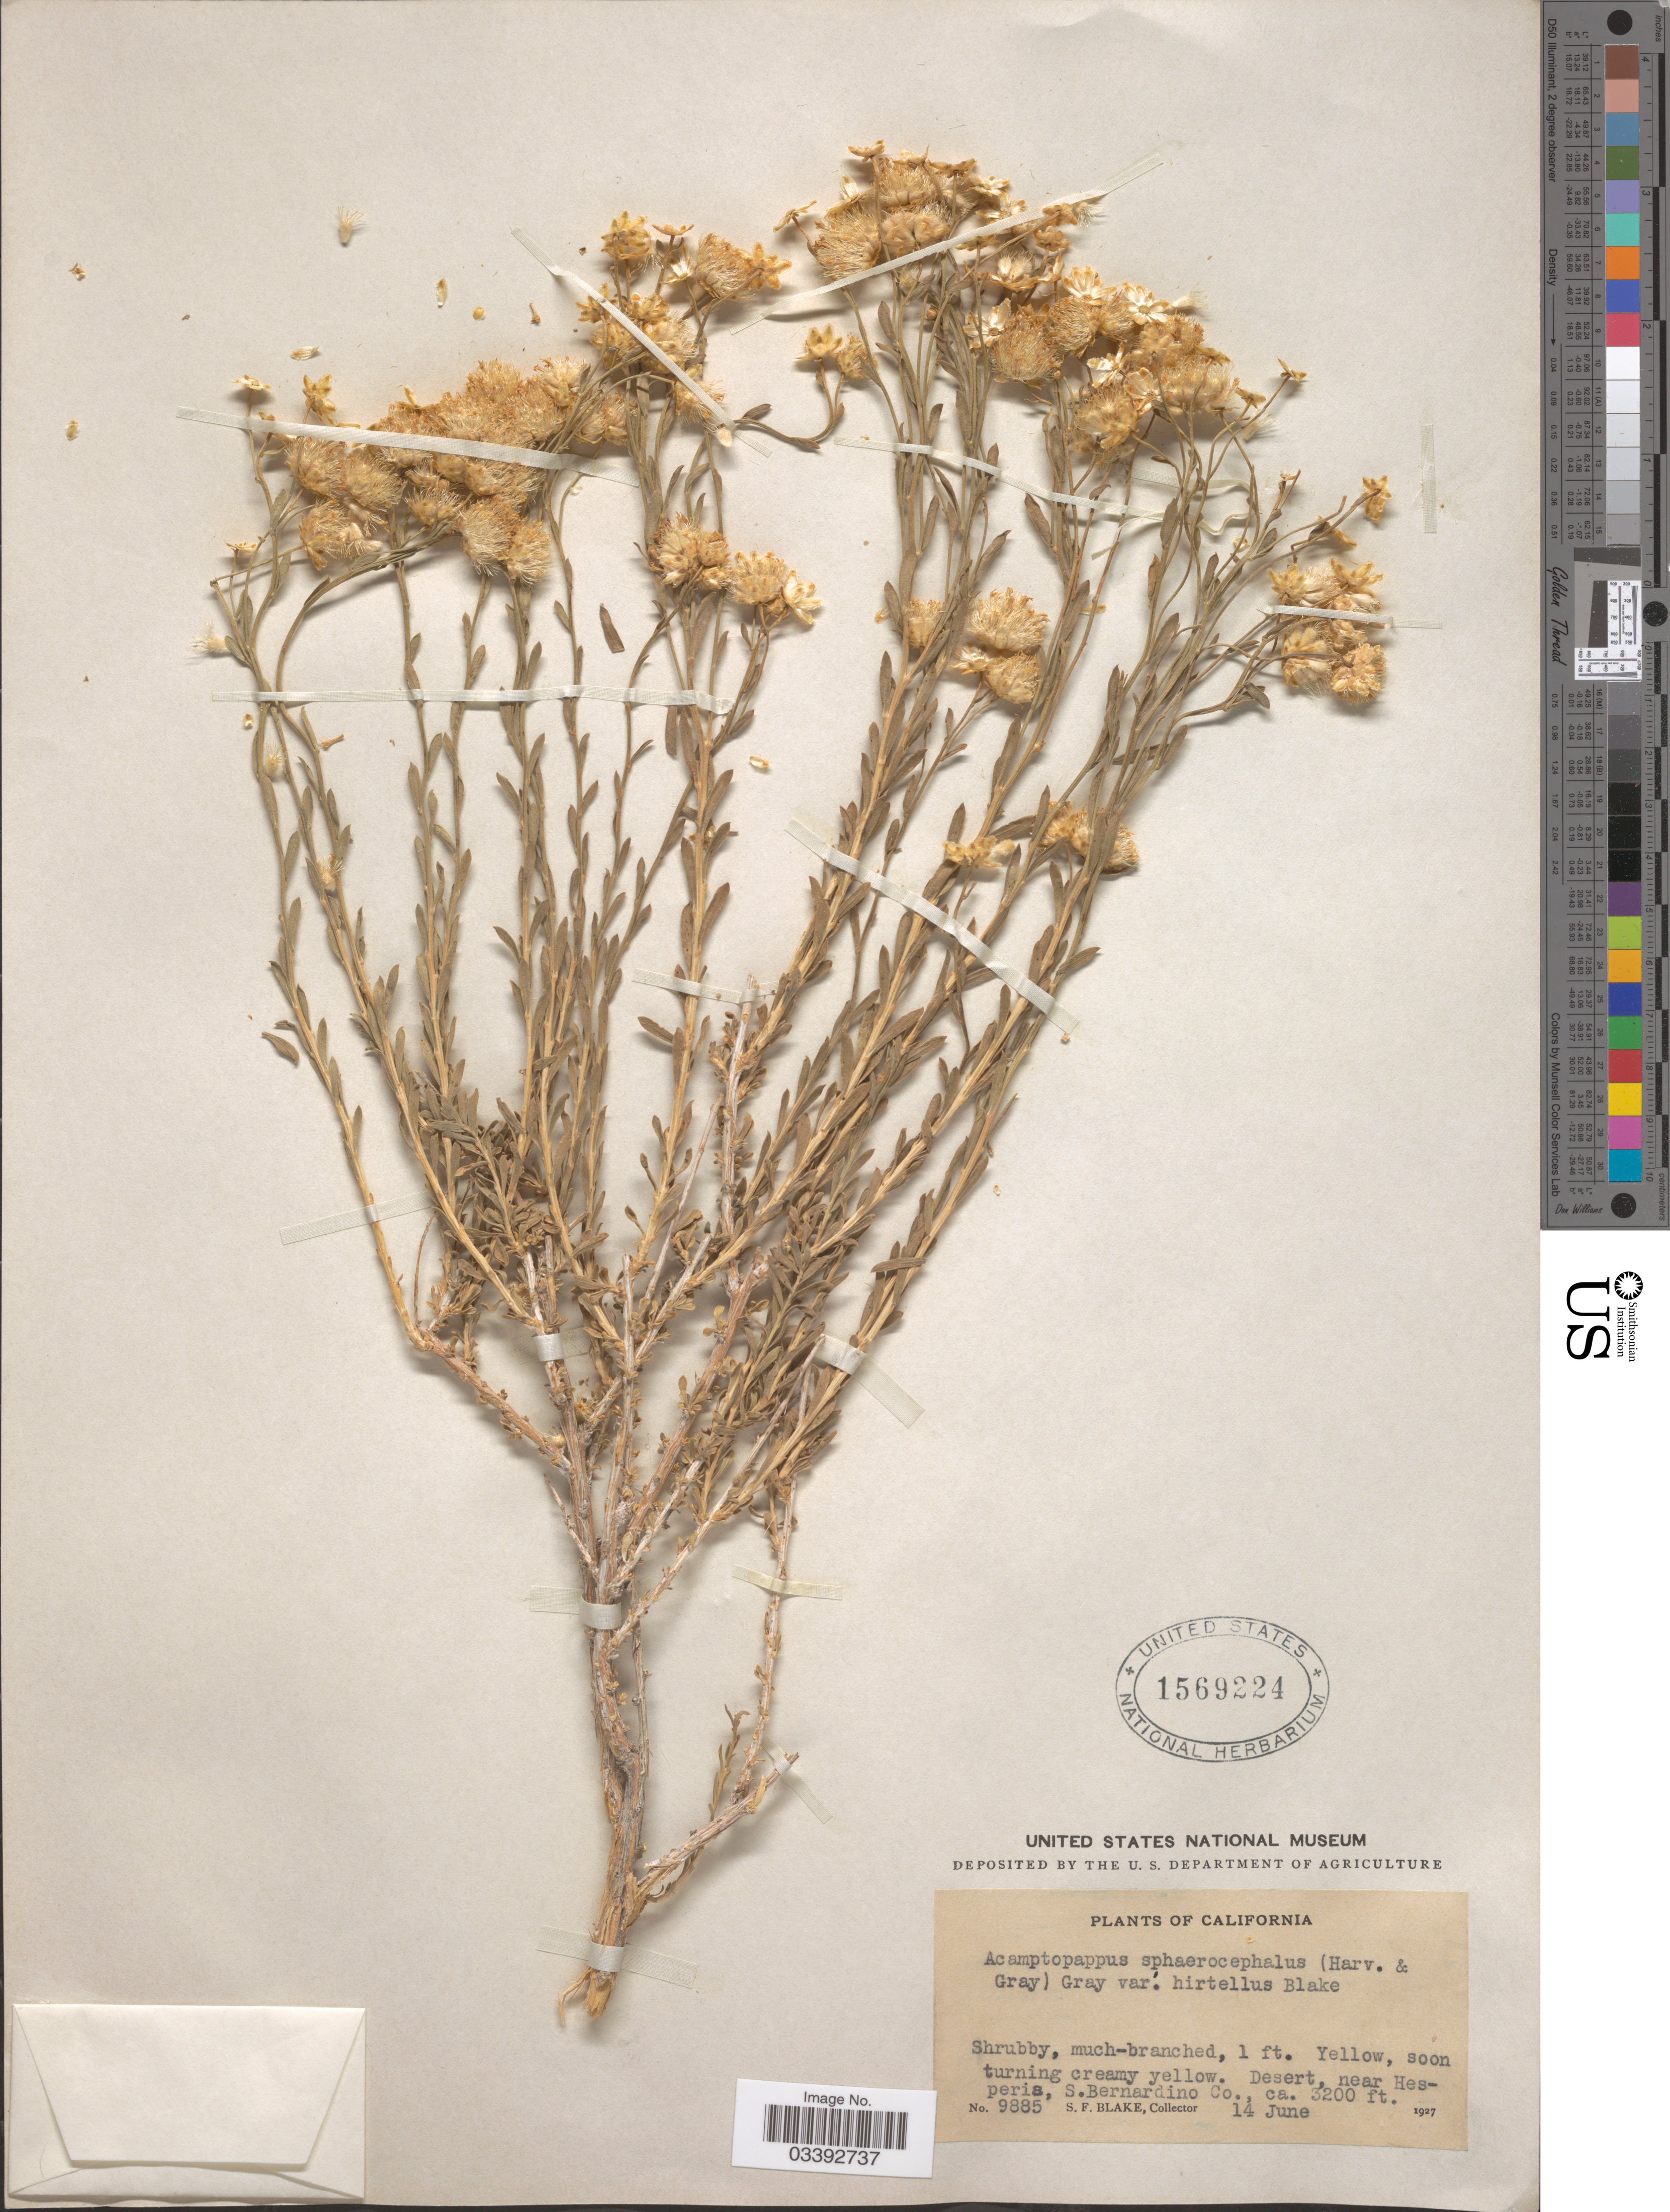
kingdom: Plantae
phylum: Tracheophyta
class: Magnoliopsida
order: Asterales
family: Asteraceae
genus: Acamptopappus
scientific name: Acamptopappus sphaerocephalus var. hirtellus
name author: S.F. Blake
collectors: S. Blake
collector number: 9885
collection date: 1927-06-14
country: United States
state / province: California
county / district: San Bernardino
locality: Desert, near Hesperis, S. Bernardino Co.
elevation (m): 975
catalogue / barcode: US 1569224